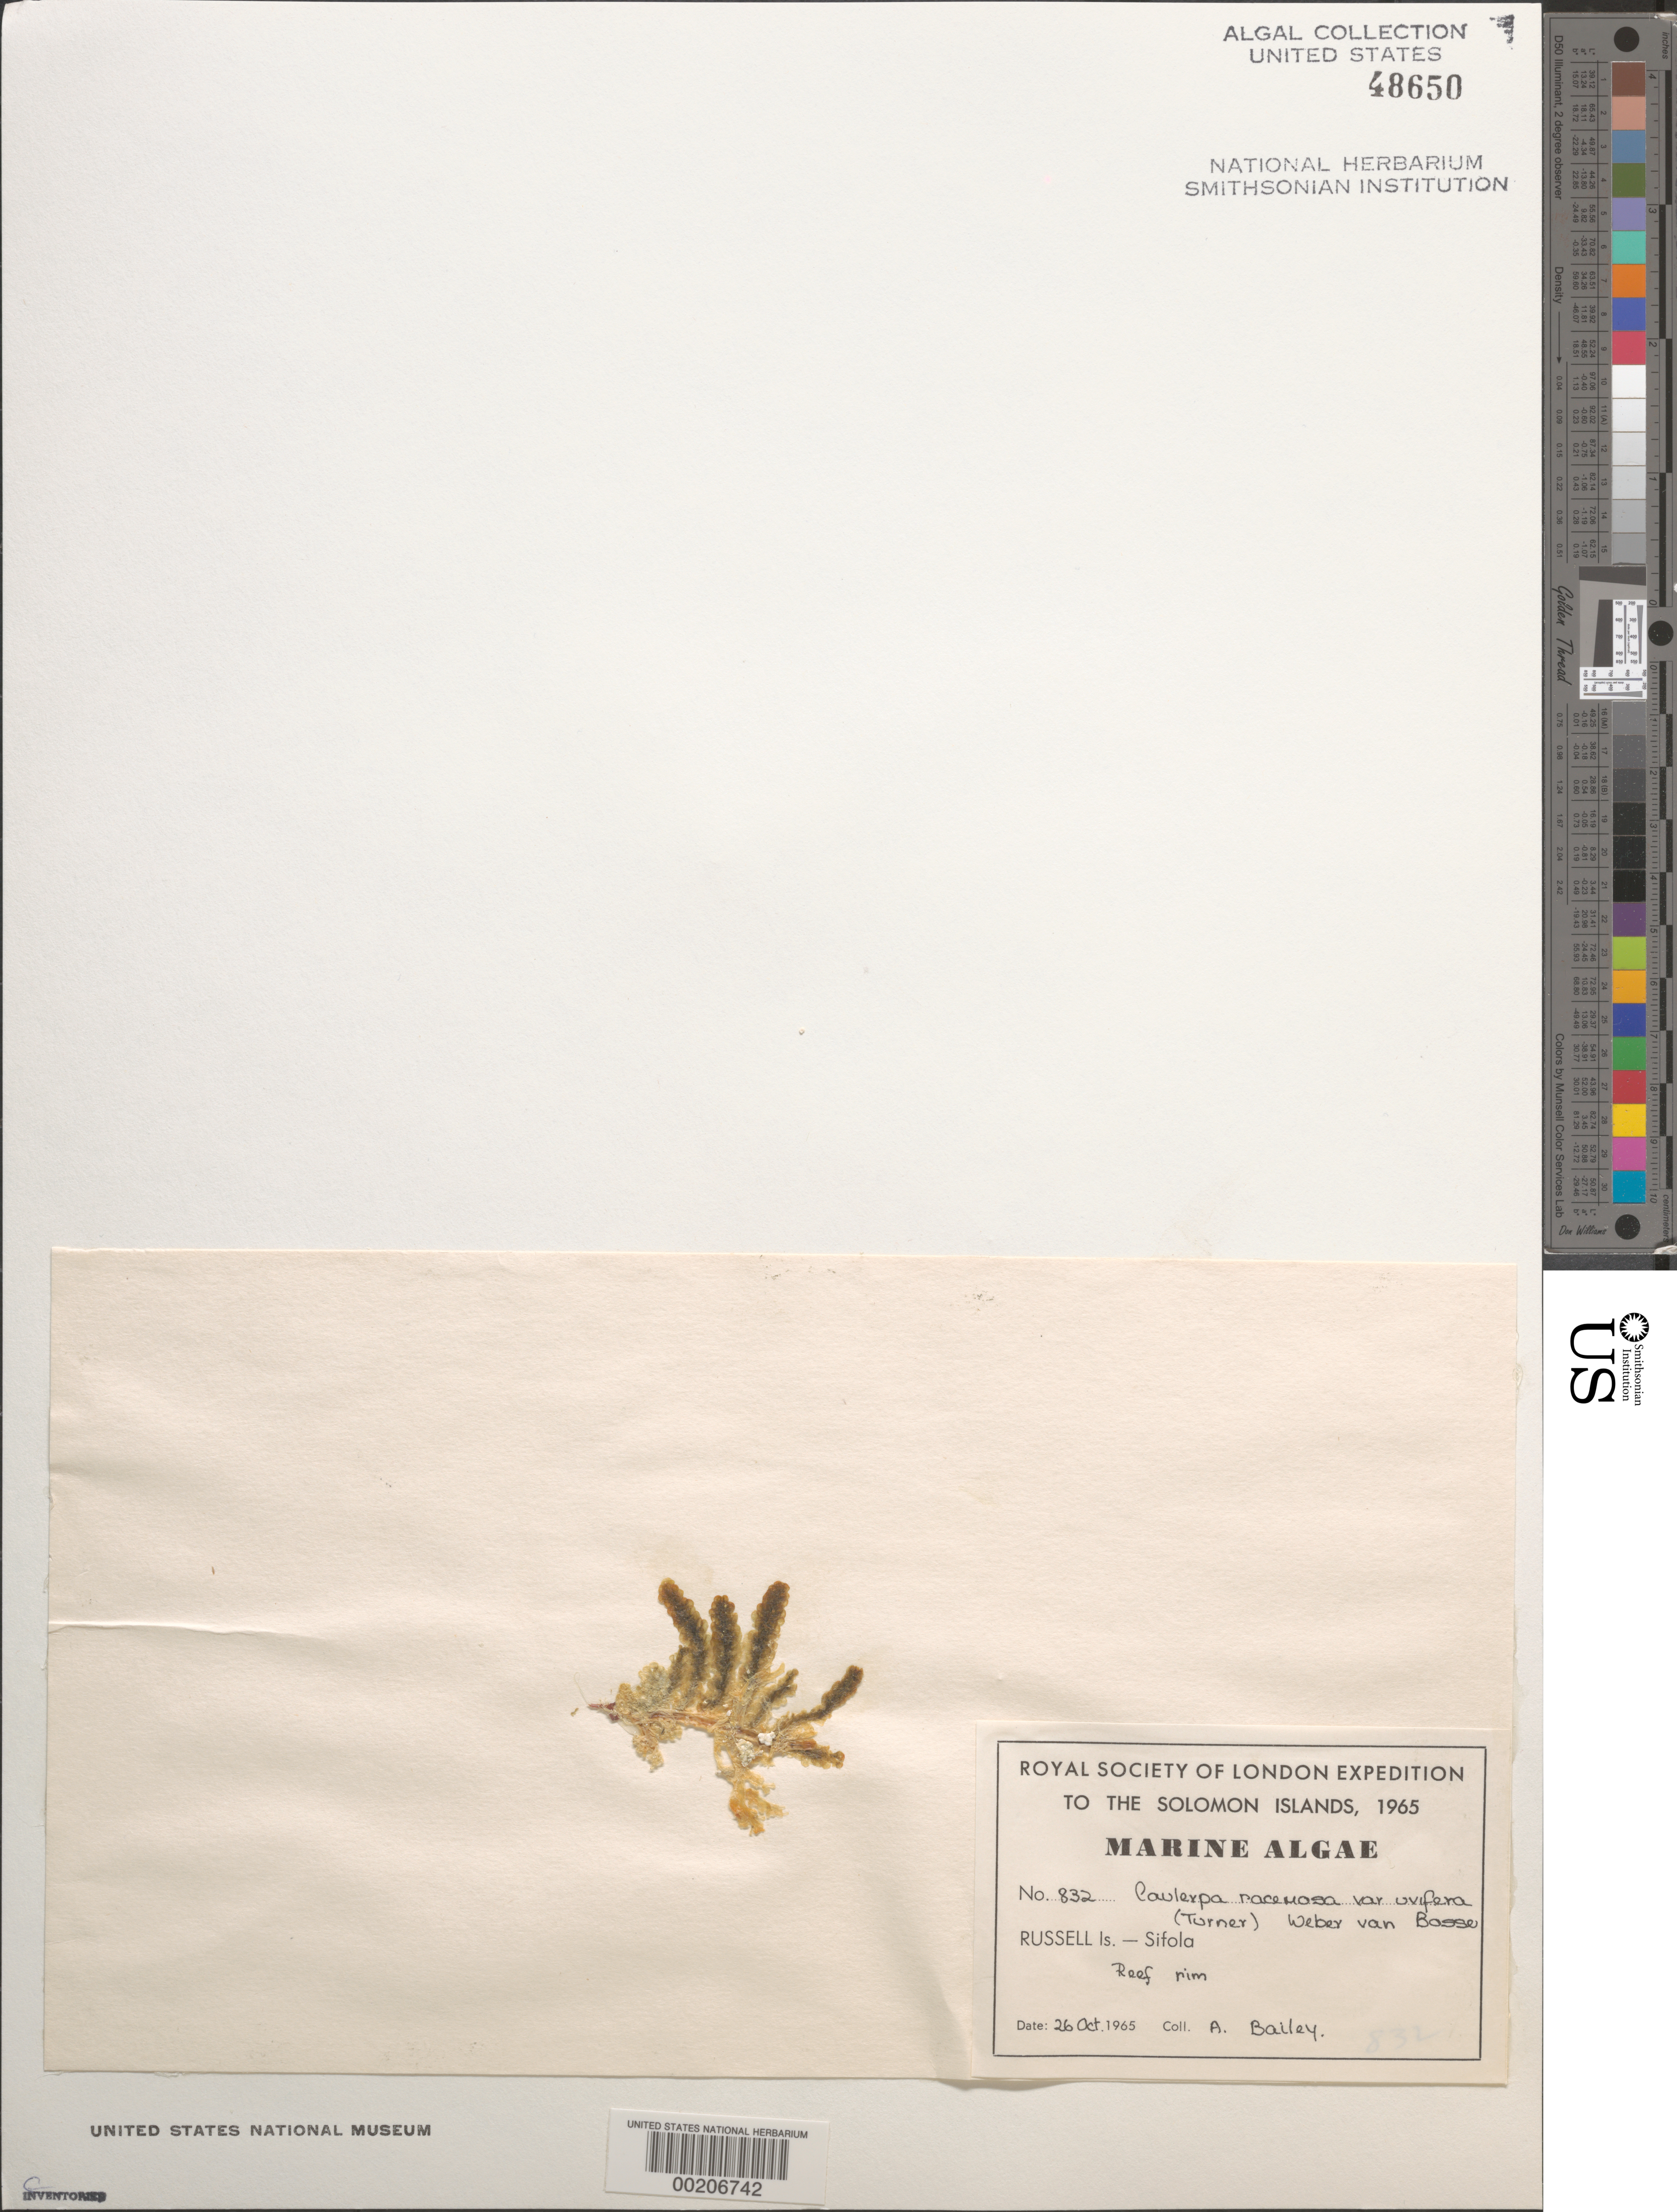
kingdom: Plantae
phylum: Chlorophyta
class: Ulvophyceae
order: Bryopsidales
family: Caulerpaceae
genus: Caulerpa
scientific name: Caulerpa racemosa var. uvifera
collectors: A. Bailey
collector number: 832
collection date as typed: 26 Oct 1965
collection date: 1965-10-26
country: Solomon Islands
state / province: Central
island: Mbanika [Banika]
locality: Sifola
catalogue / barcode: US 48650